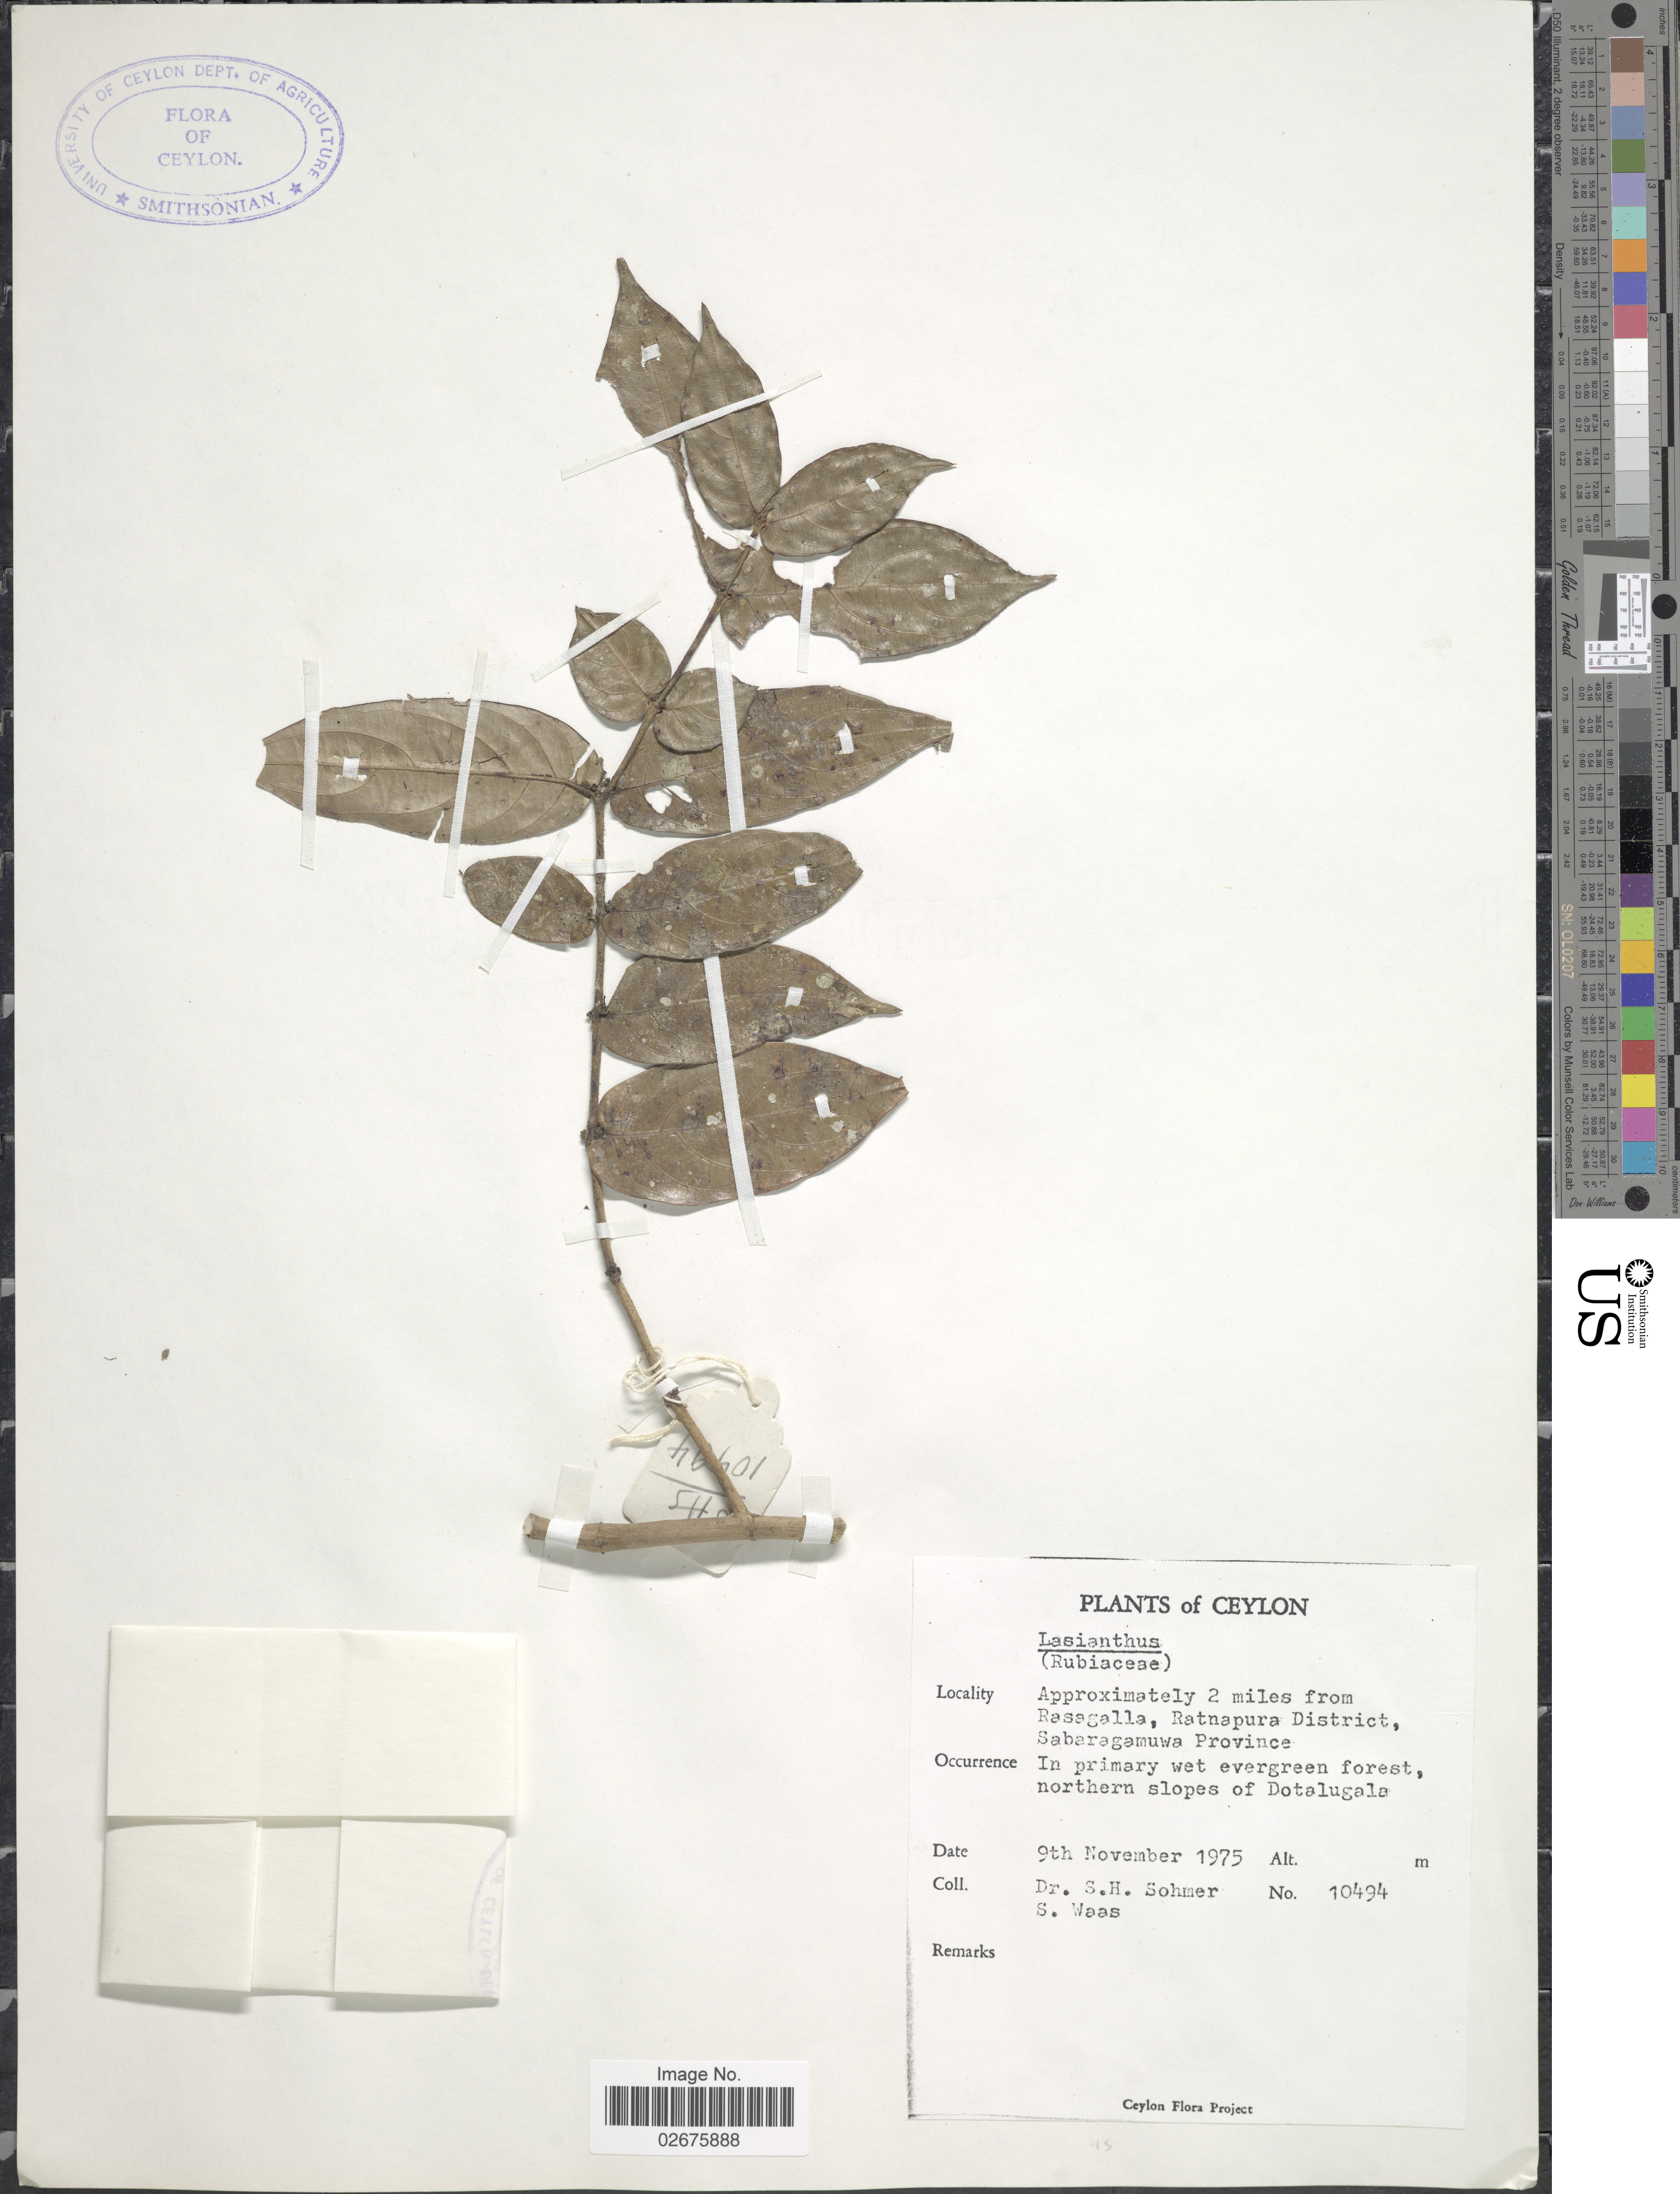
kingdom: Plantae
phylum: Tracheophyta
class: Magnoliopsida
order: Gentianales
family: Rubiaceae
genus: Lasianthus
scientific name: Lasianthus sp.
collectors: S. H. Sohmer & S. Waas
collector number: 10494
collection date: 1975-11-09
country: Sri Lanka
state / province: Sabaragamuwa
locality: Ceylon, Approximately 2 miles from Rassagalla, Ratnapura District, In primary wet evergreen forest, northern slopes of Dotalugala